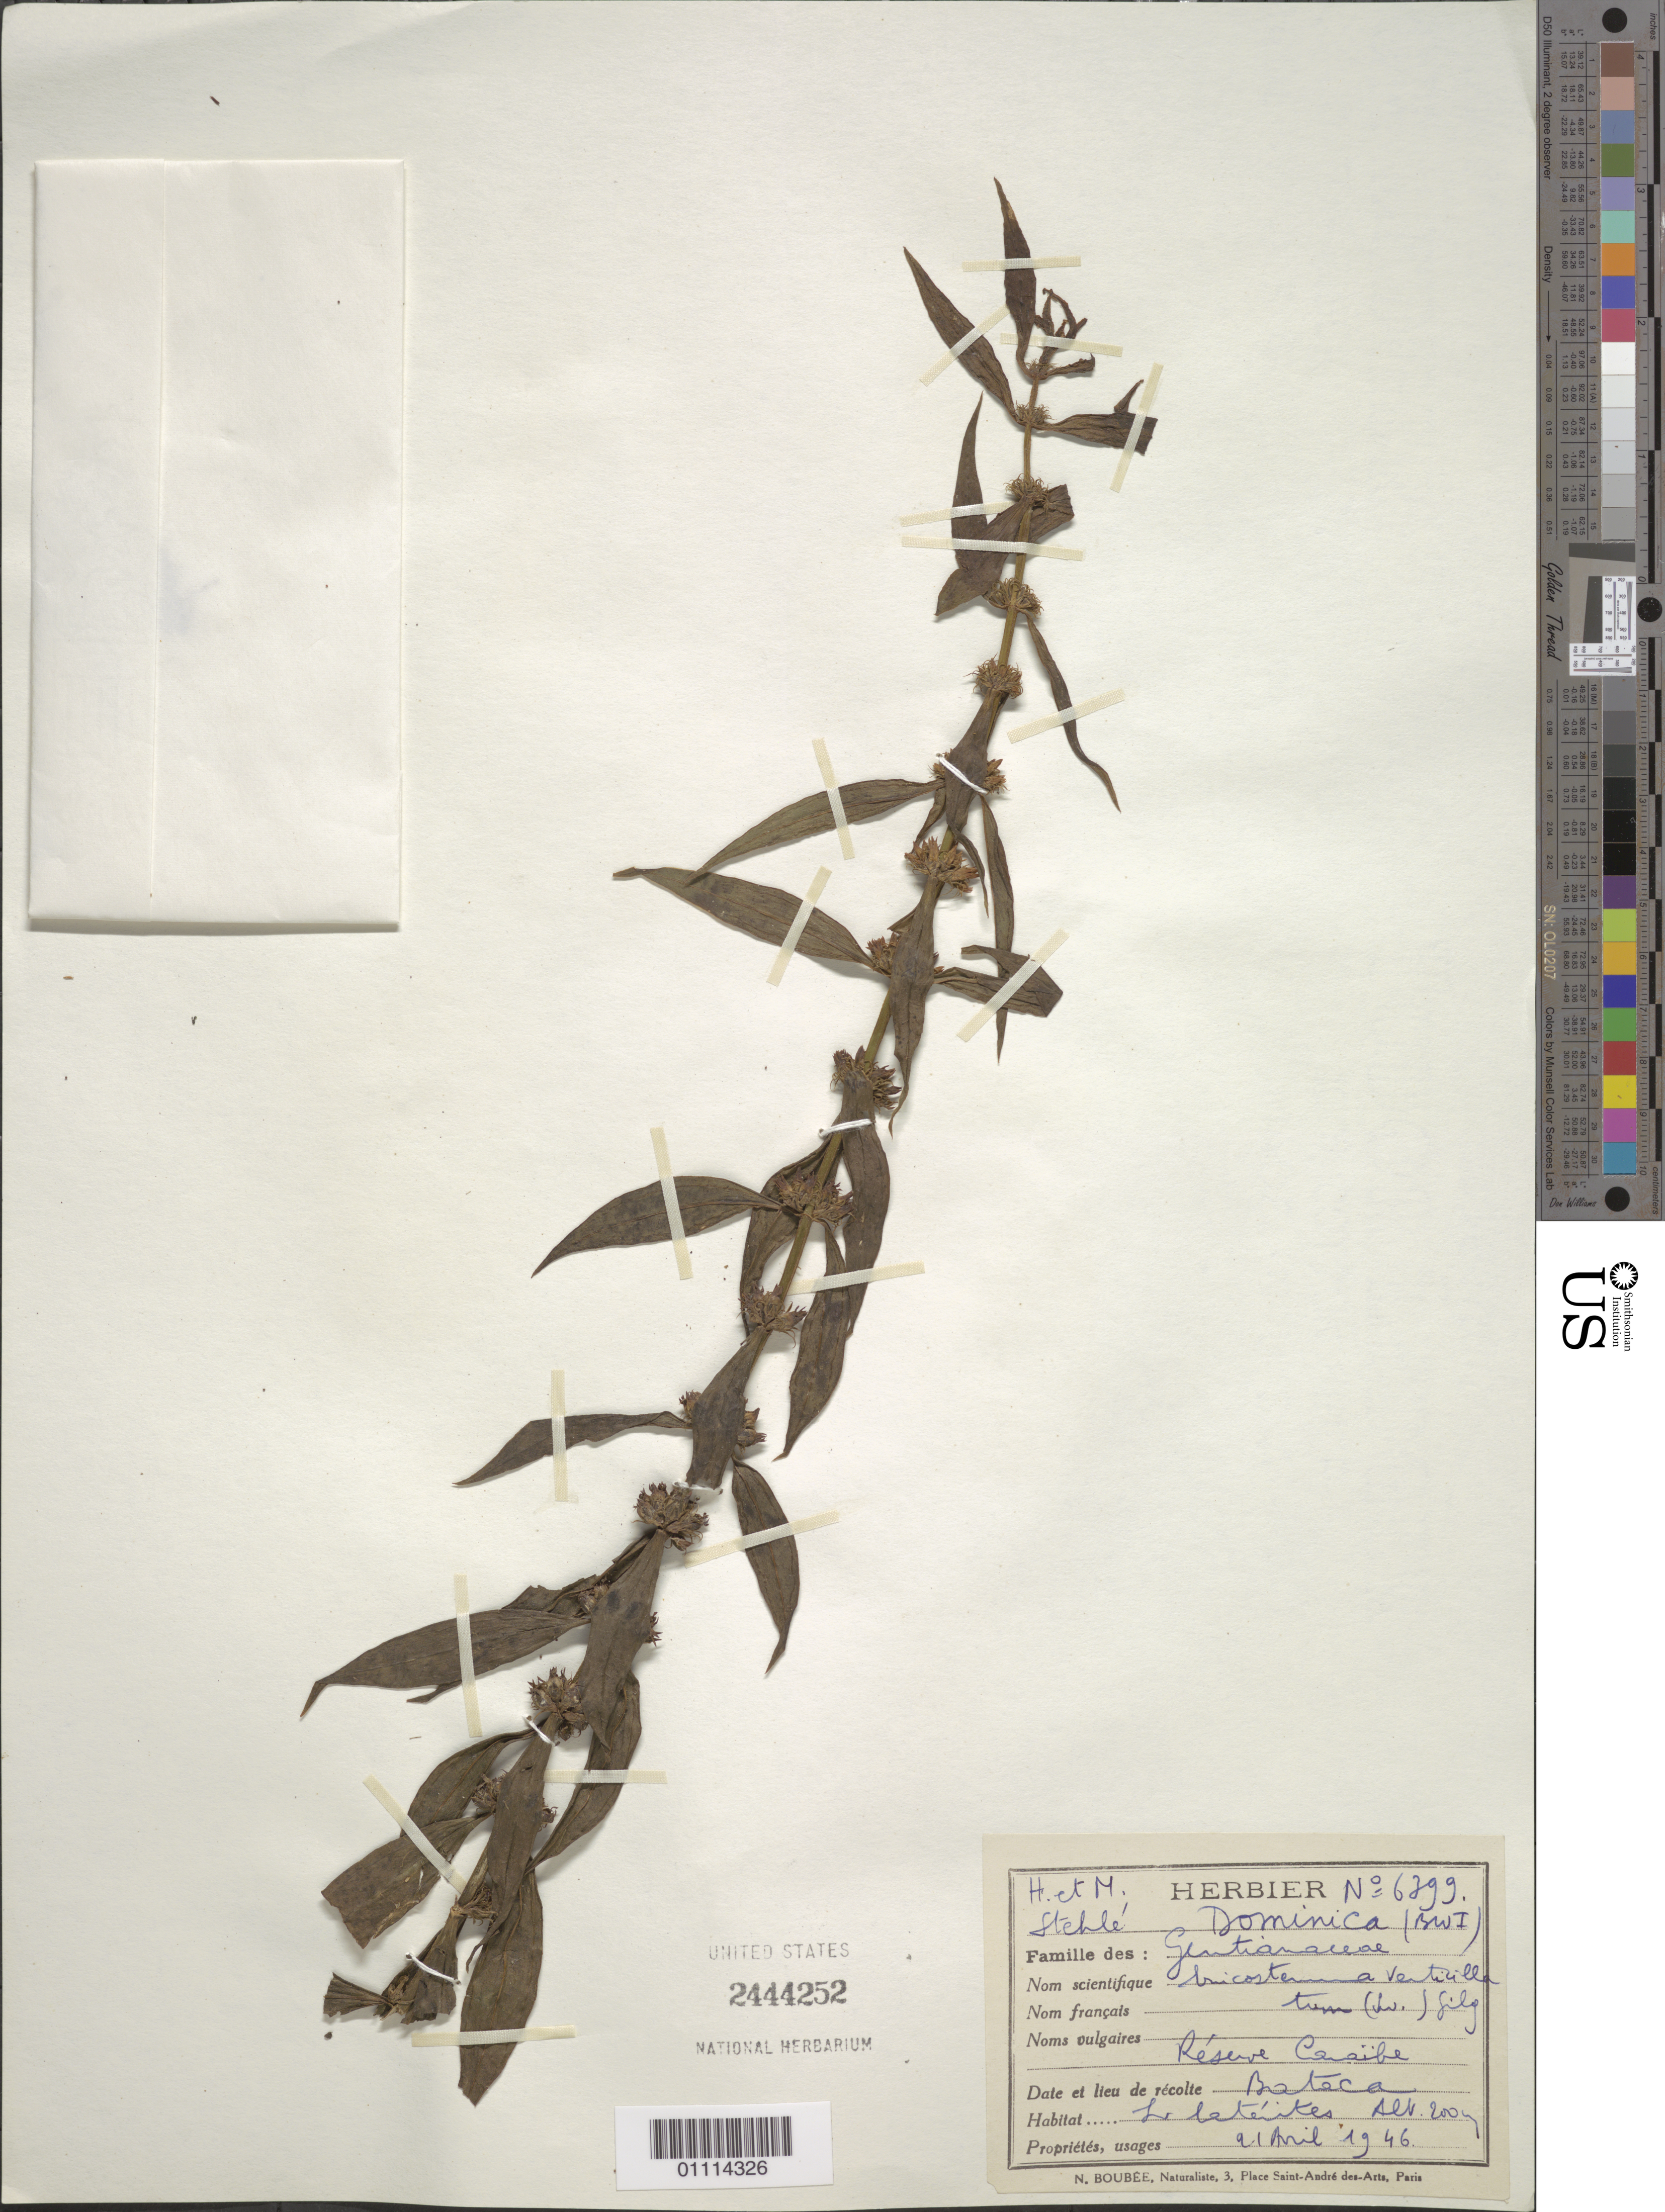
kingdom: Plantae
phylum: Tracheophyta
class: Magnoliopsida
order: Gentianales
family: Gentianaceae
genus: Enicostema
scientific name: Enicostema verticillatum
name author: (L.) Engl.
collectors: H. Stehlé & M. Stehlé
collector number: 6399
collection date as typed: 21 Apr 1946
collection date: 1946-04-21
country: Dominica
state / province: St. David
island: Dominica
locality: Reserve Caraibe. Bataca. Le laterites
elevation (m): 200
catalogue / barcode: US 2444252